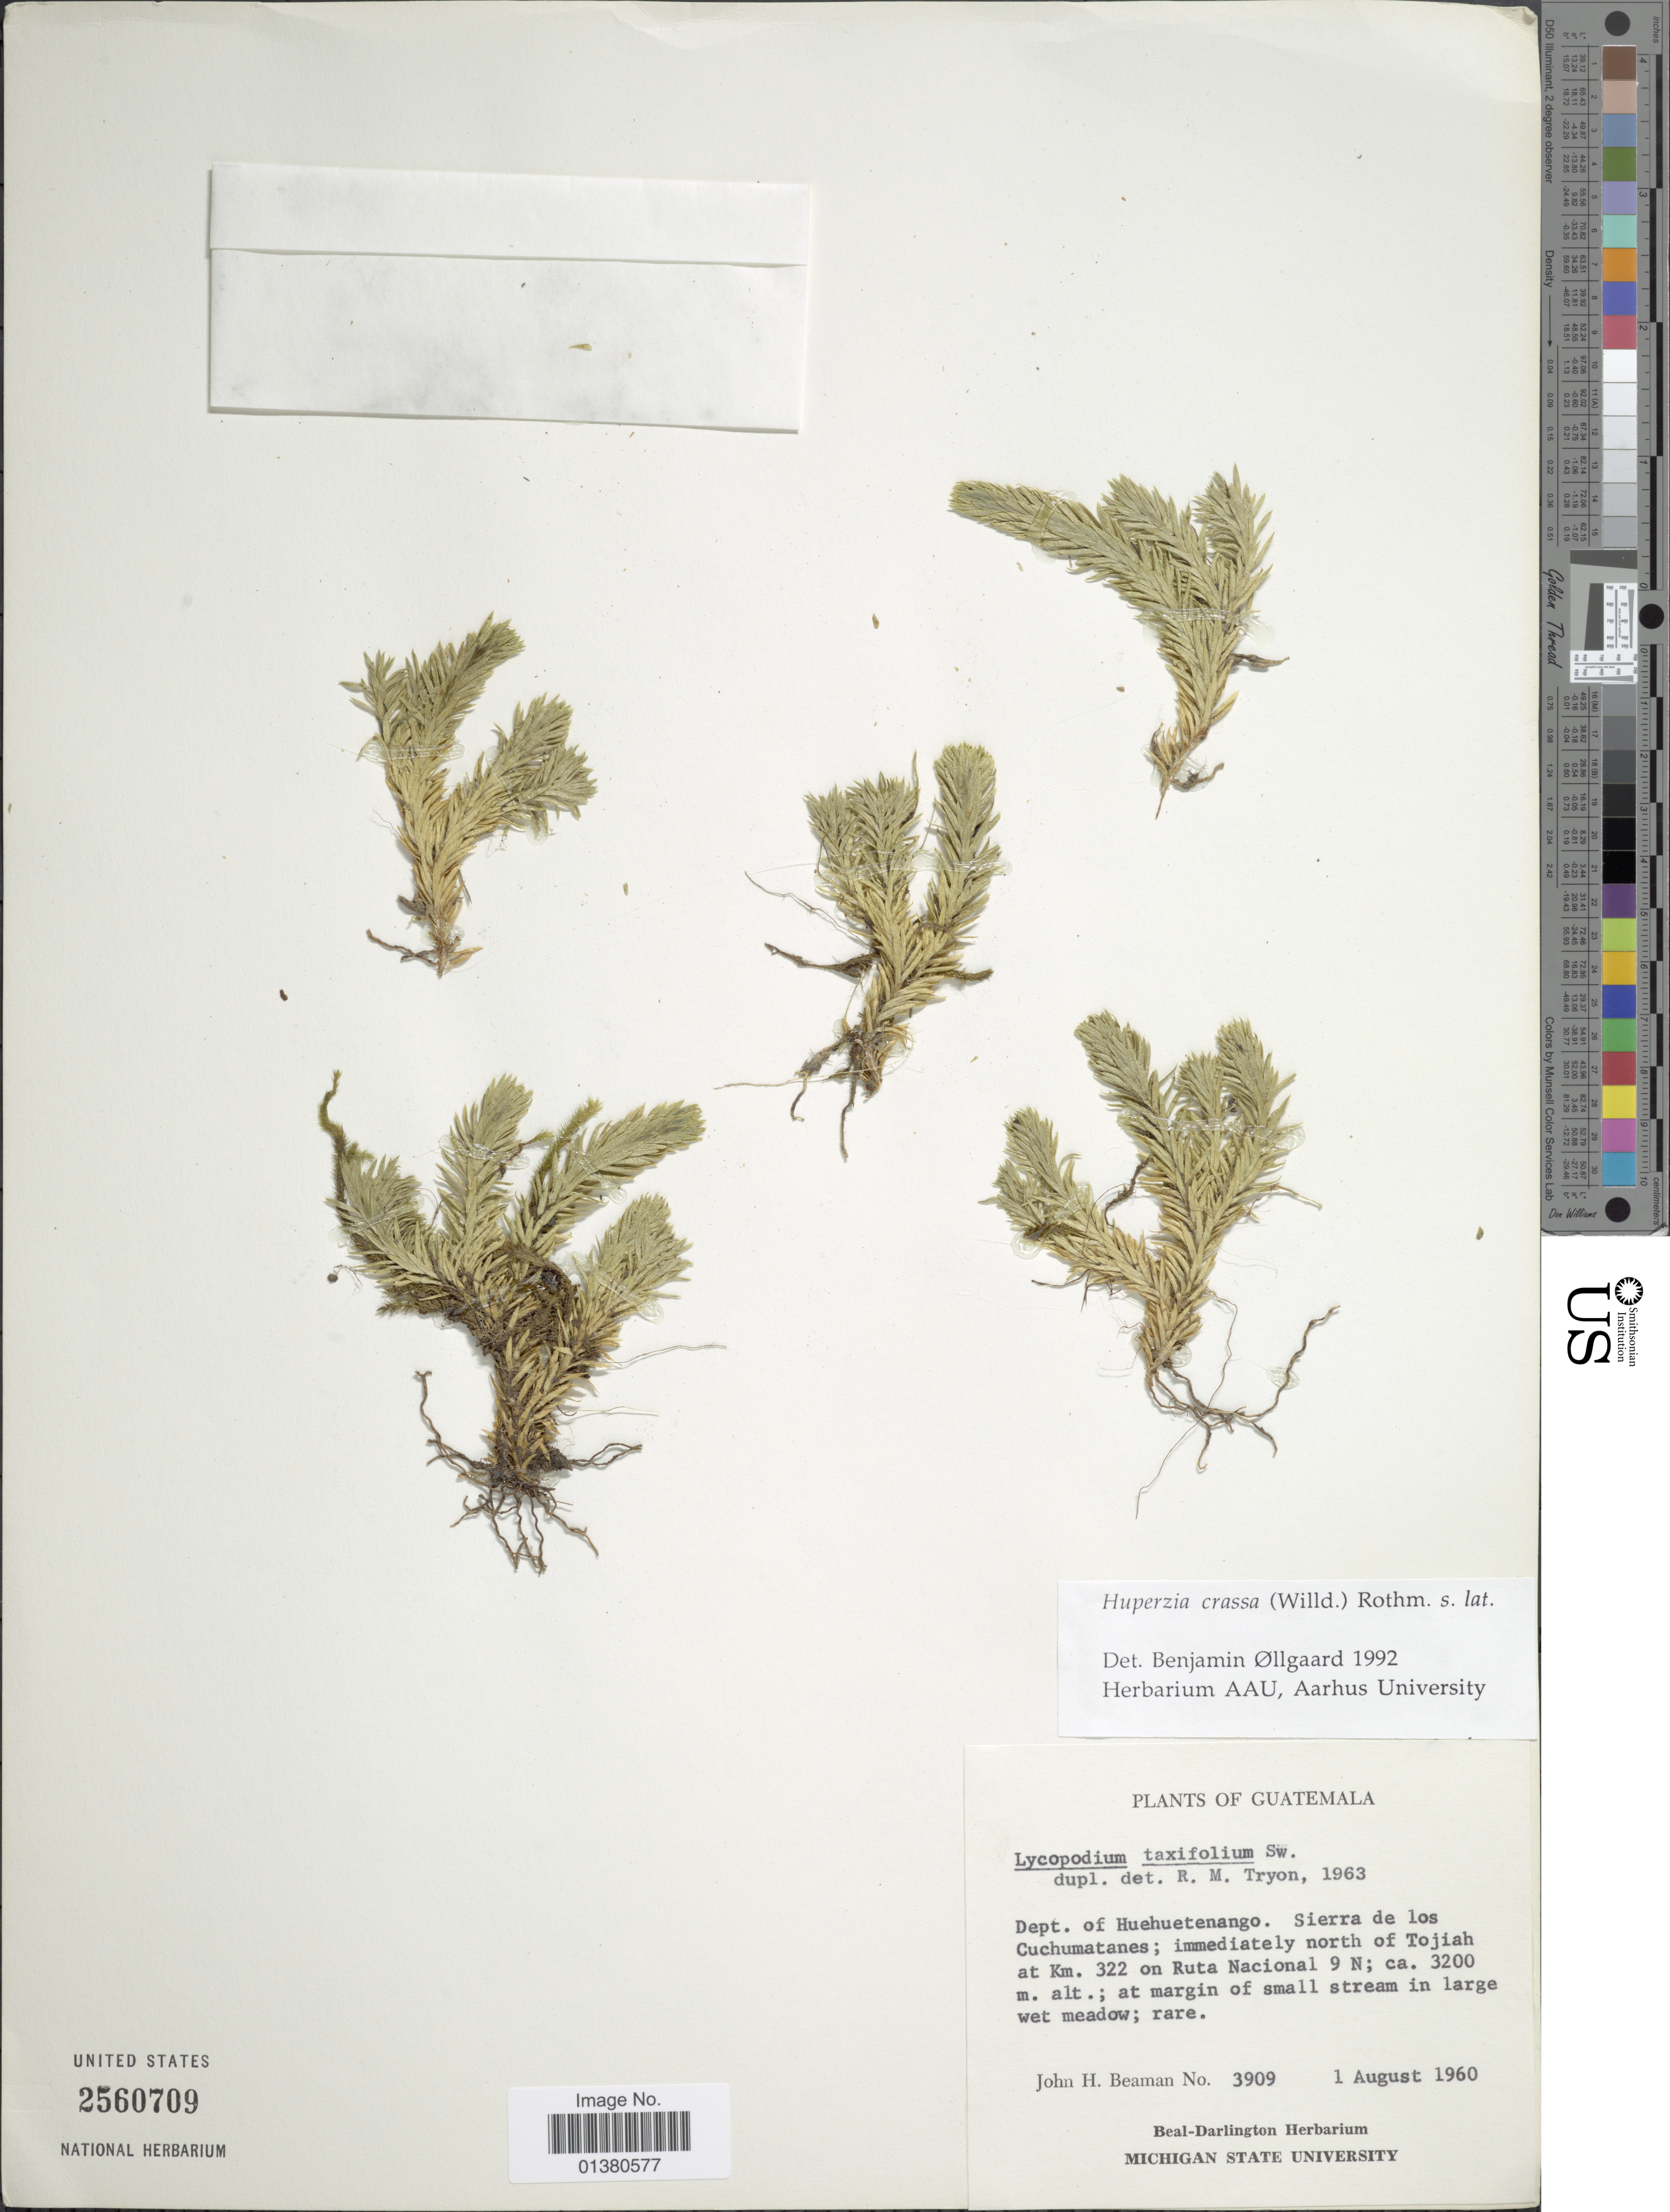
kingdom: Plantae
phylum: Tracheophyta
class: Lycopodiopsida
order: Lycopodiales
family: Lycopodiaceae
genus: Phlegmariurus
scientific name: Phlegmariurus crassus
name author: (Humb. & Bonpl. ex Willd.) B. Øllg.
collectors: J. H. Beaman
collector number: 3909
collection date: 1960-08-01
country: Guatemala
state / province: Huehuetenango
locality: Dept. of Huehuetenango. Sierra de los Cuchumatanes; immediately north of Tojiah at Km 322 on Ruta Nacional 9 N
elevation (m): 3200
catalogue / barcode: US 2560709